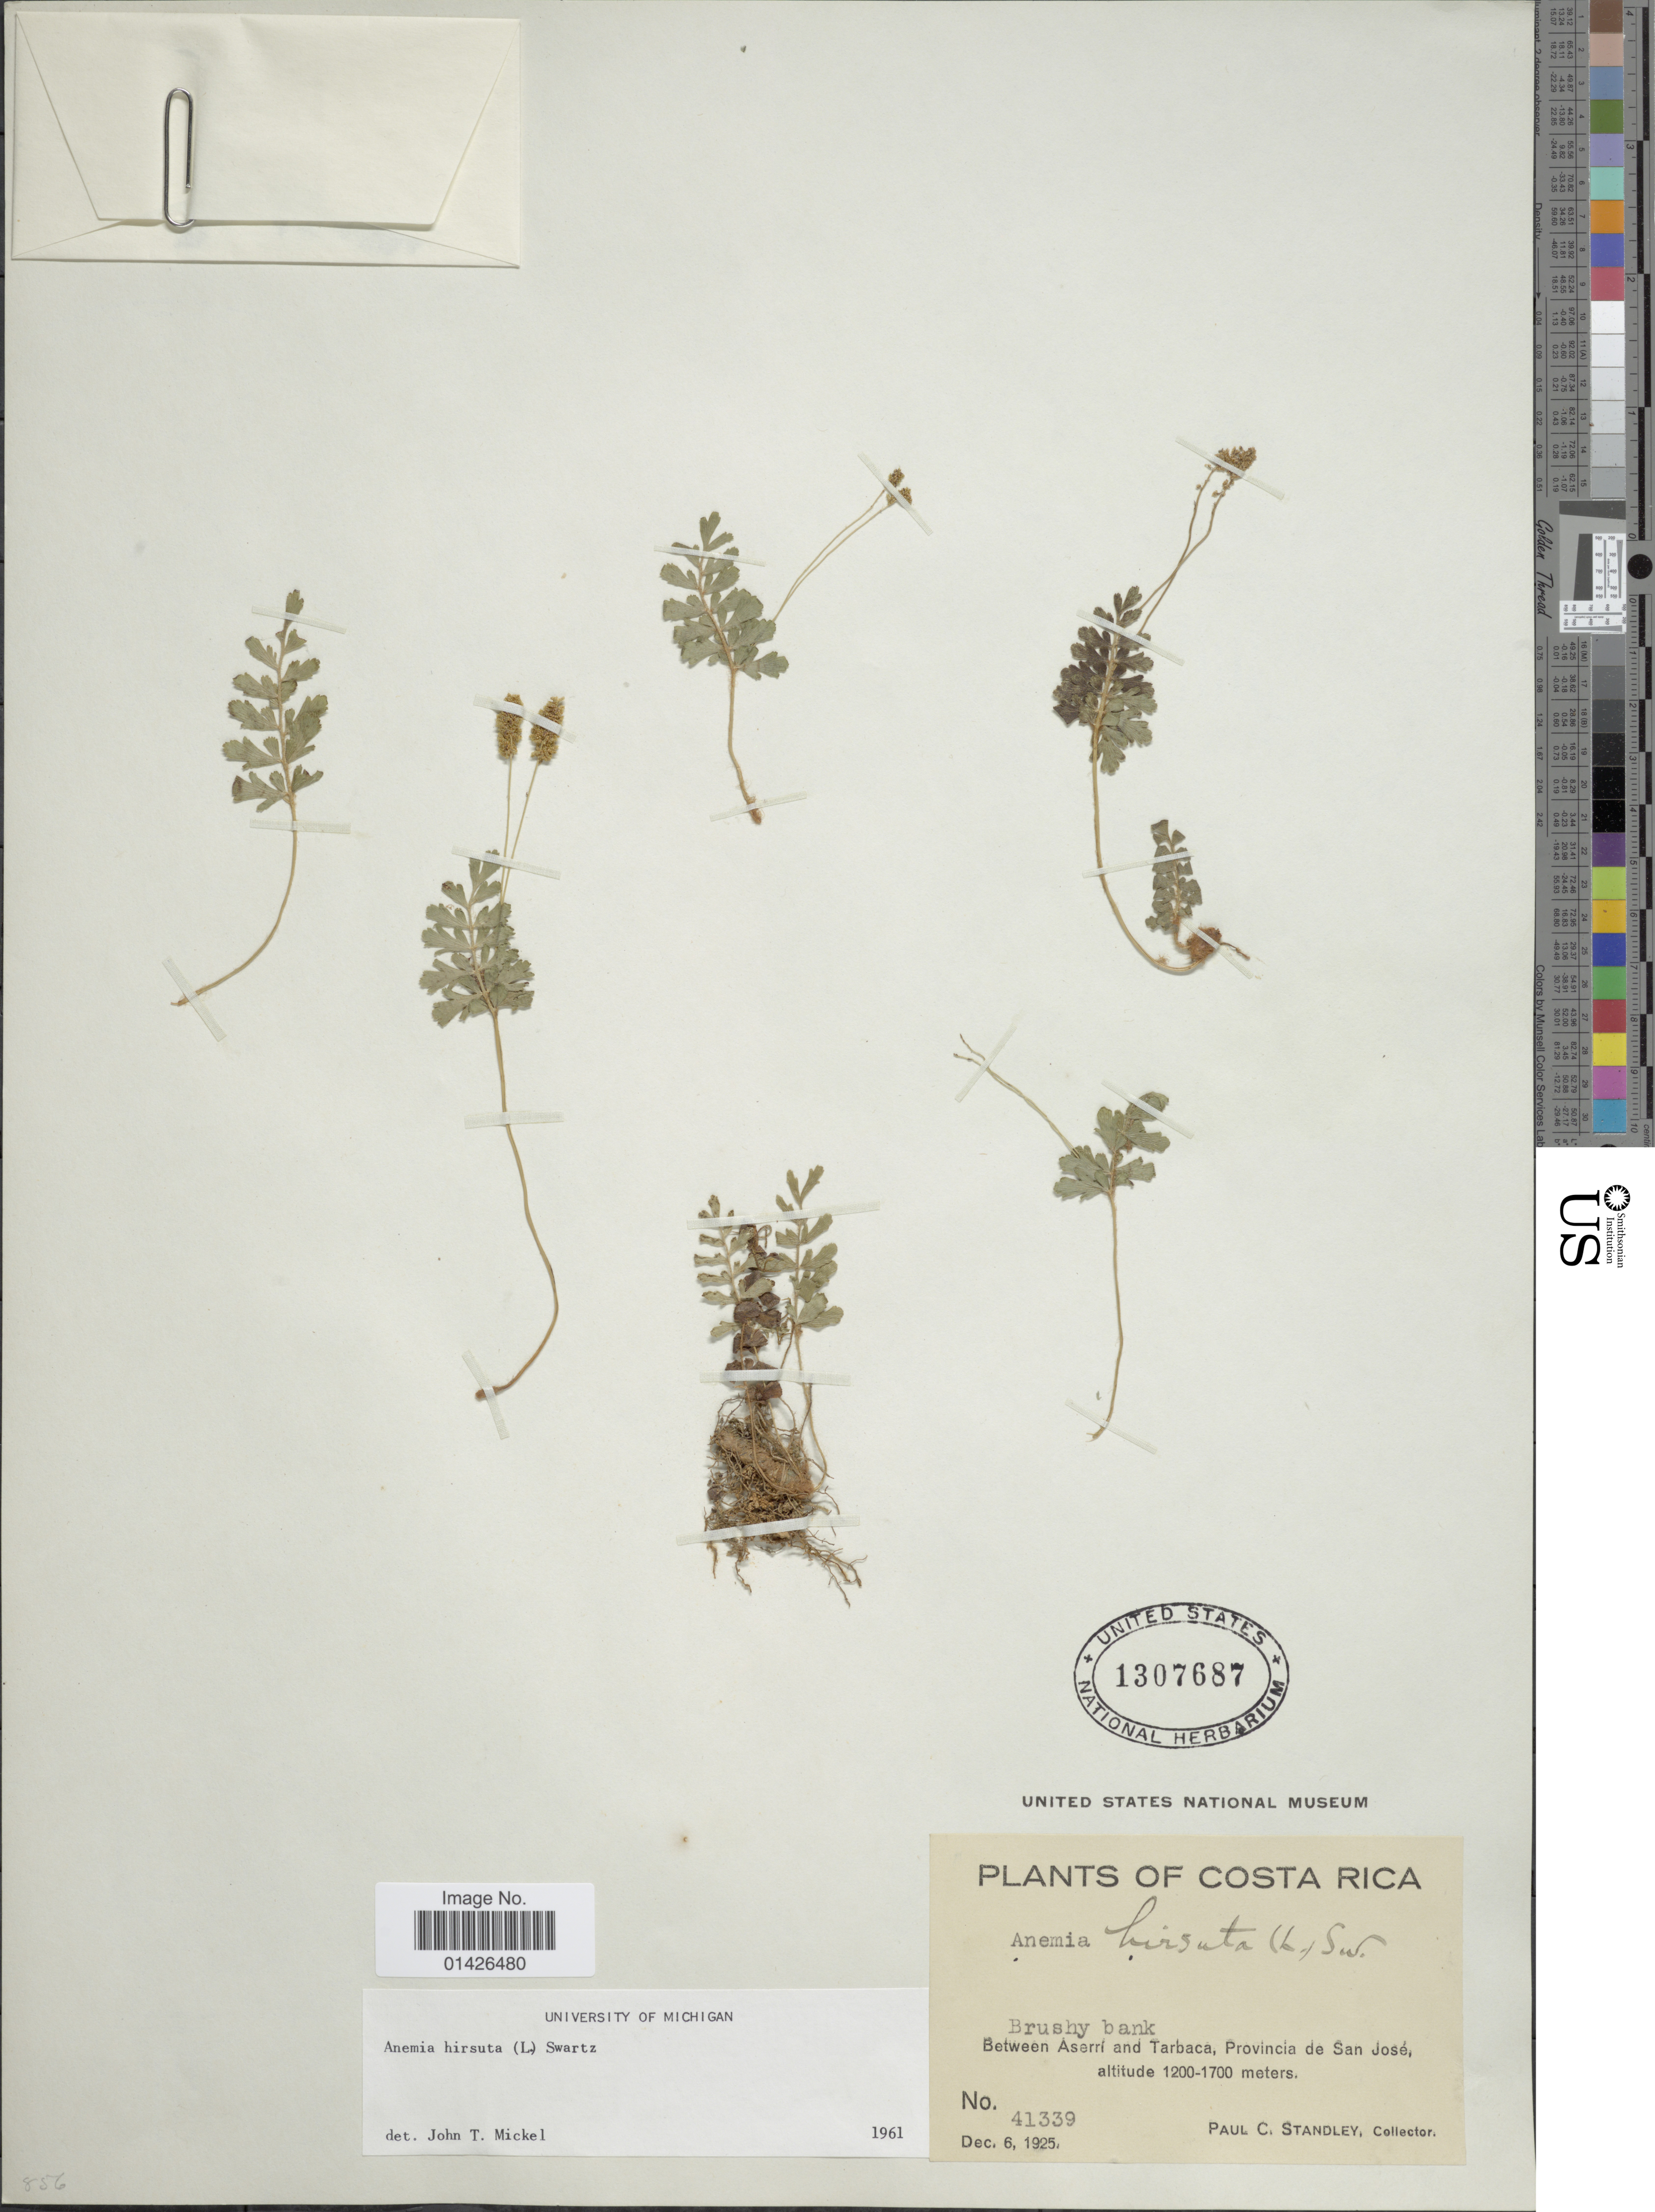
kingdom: Plantae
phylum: Tracheophyta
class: Polypodiopsida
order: Schizaeales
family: Anemiaceae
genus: Anemia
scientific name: Anemia hirsuta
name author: (L.) Sw.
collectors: P. C. Standley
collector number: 41339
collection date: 1925-12-06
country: Costa Rica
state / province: San José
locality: Between Aserri and Tarbaca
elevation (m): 1200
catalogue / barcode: US 1307687